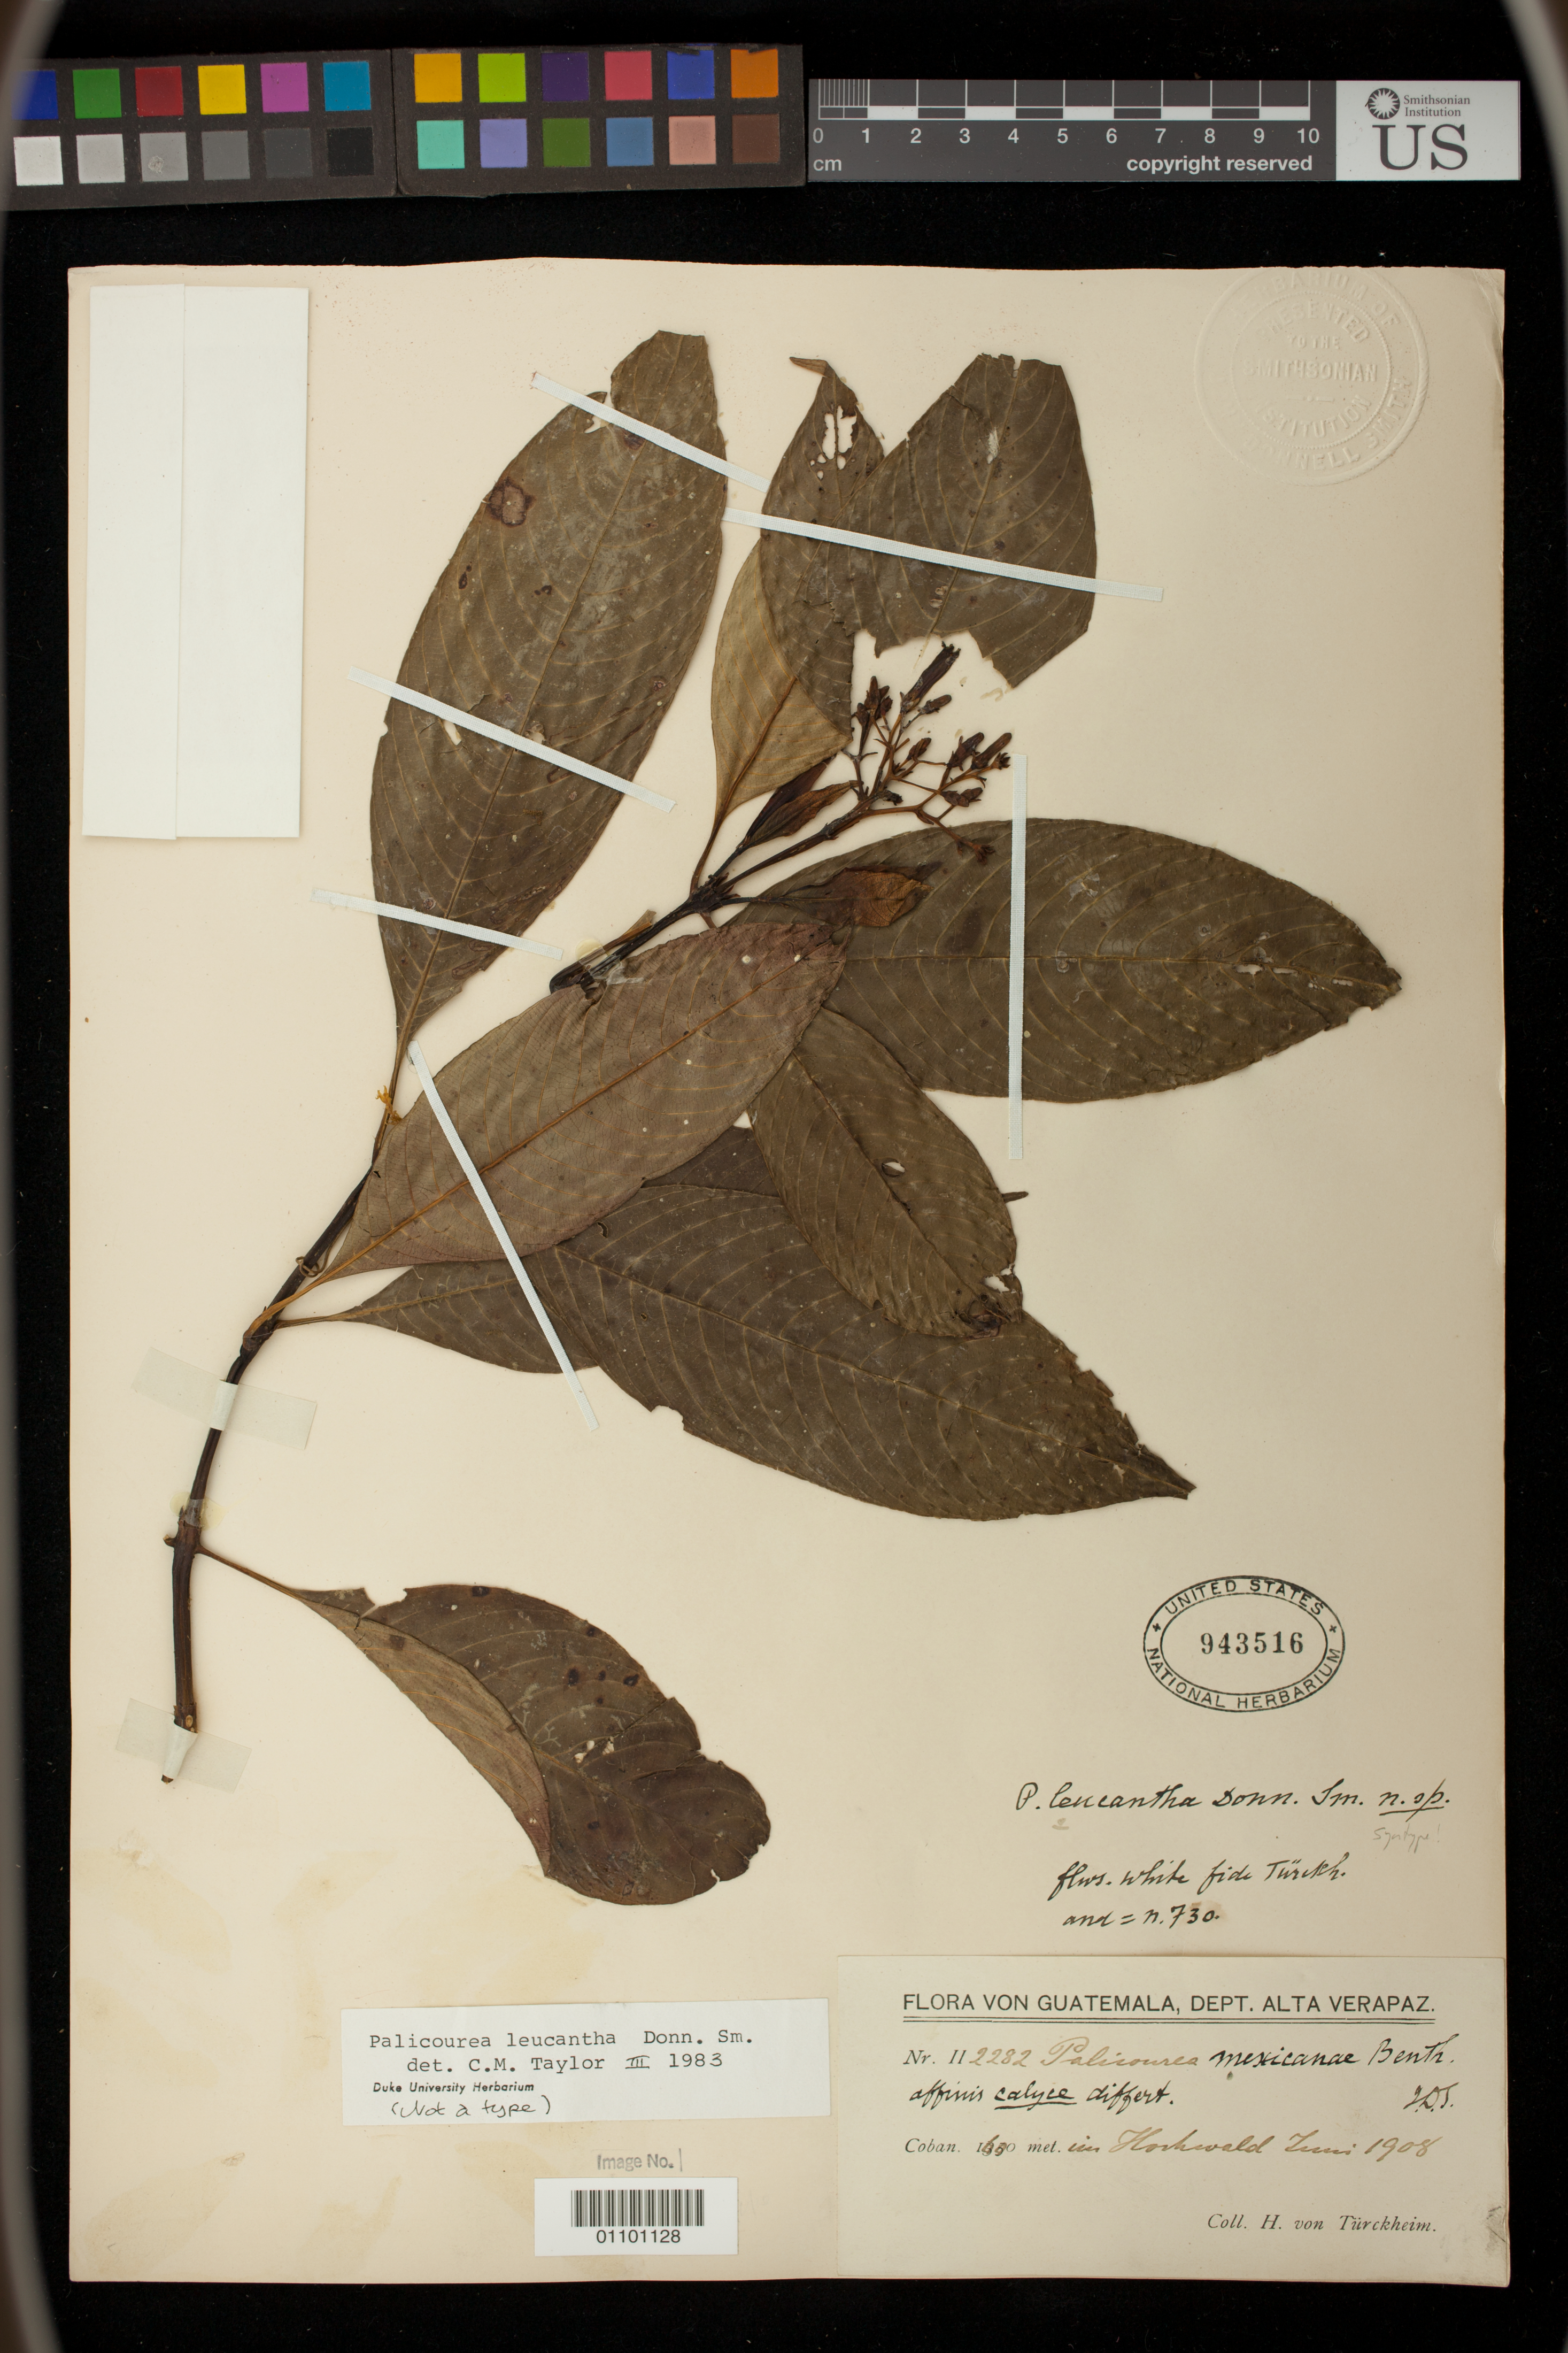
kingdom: Plantae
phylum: Tracheophyta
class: Magnoliopsida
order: Gentianales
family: Rubiaceae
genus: Palicourea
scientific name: Palicourea leucantha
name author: Donn. Sm.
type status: Syntype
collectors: H. von Türckheim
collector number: II 2282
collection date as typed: Jun 1908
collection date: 1908-06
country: Guatemala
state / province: Alta Verapaz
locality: Cobán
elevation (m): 1600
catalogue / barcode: US 943516